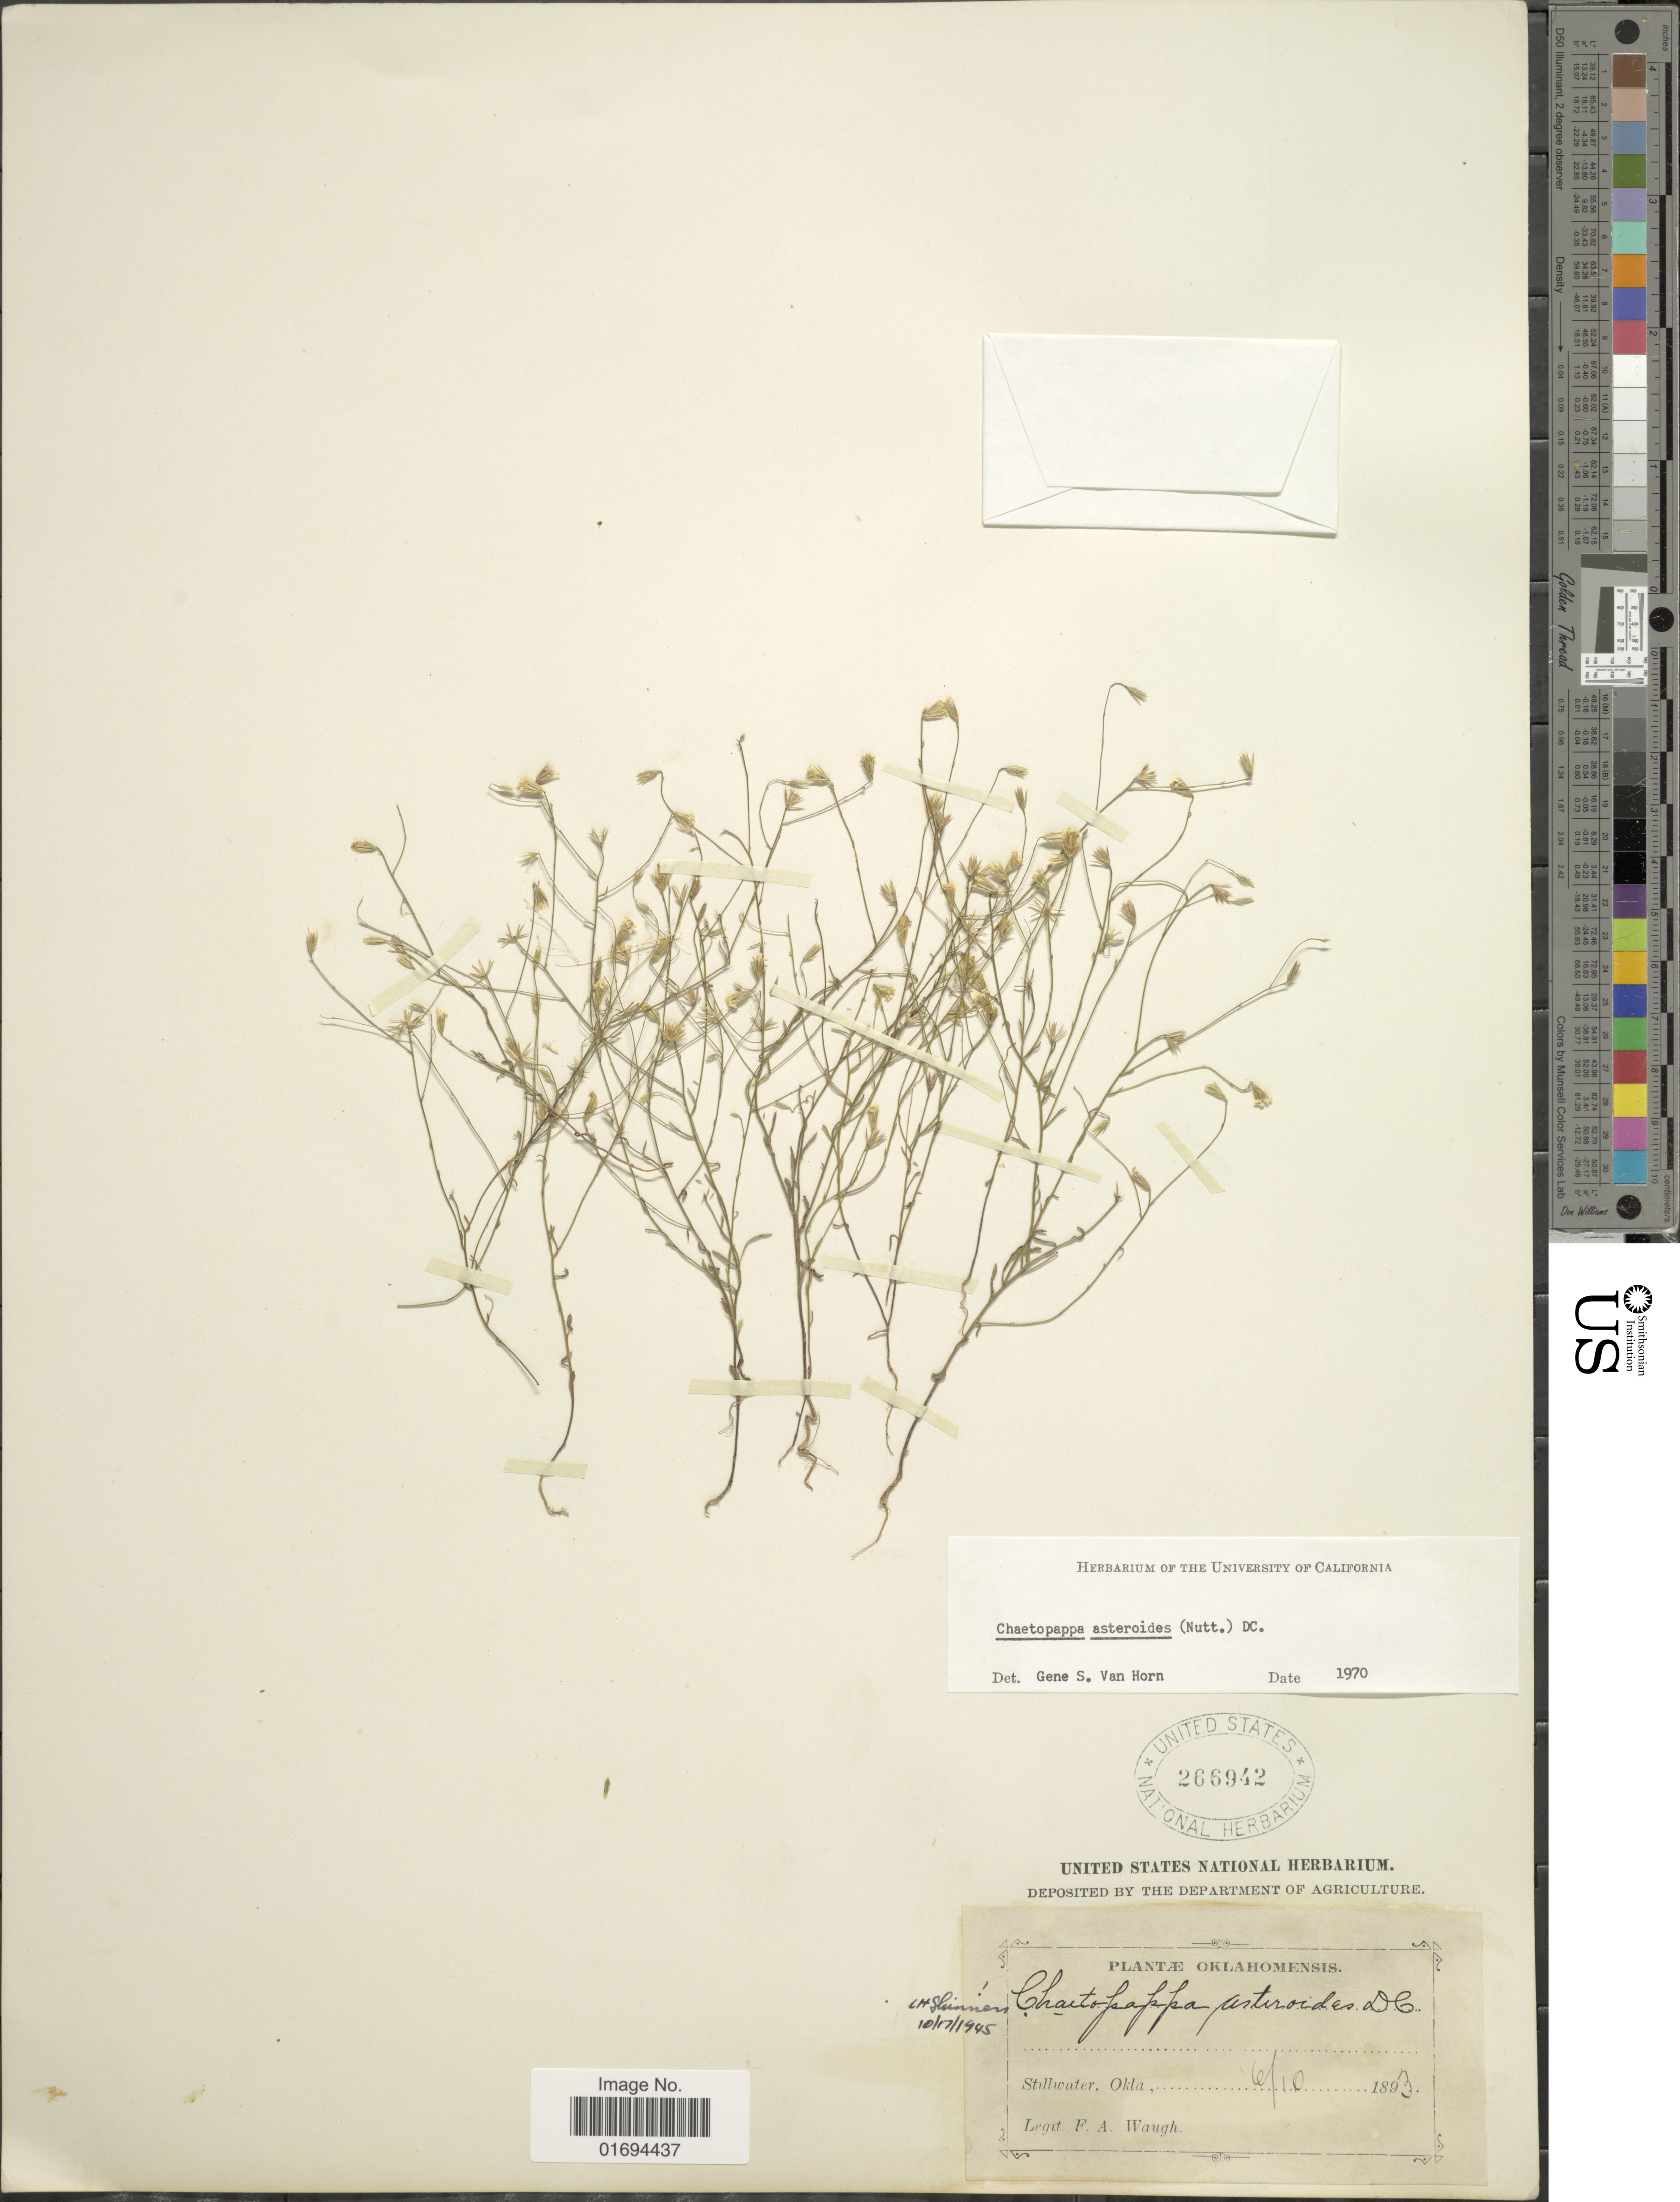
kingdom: Plantae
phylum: Tracheophyta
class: Magnoliopsida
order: Asterales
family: Asteraceae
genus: Chaetopappa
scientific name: Chaetopappa asteroides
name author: (Nutt.) DC.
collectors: F. Waugh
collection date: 1893-06-10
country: United States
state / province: Oklahoma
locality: Stillwater, Okla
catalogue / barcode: US 266942